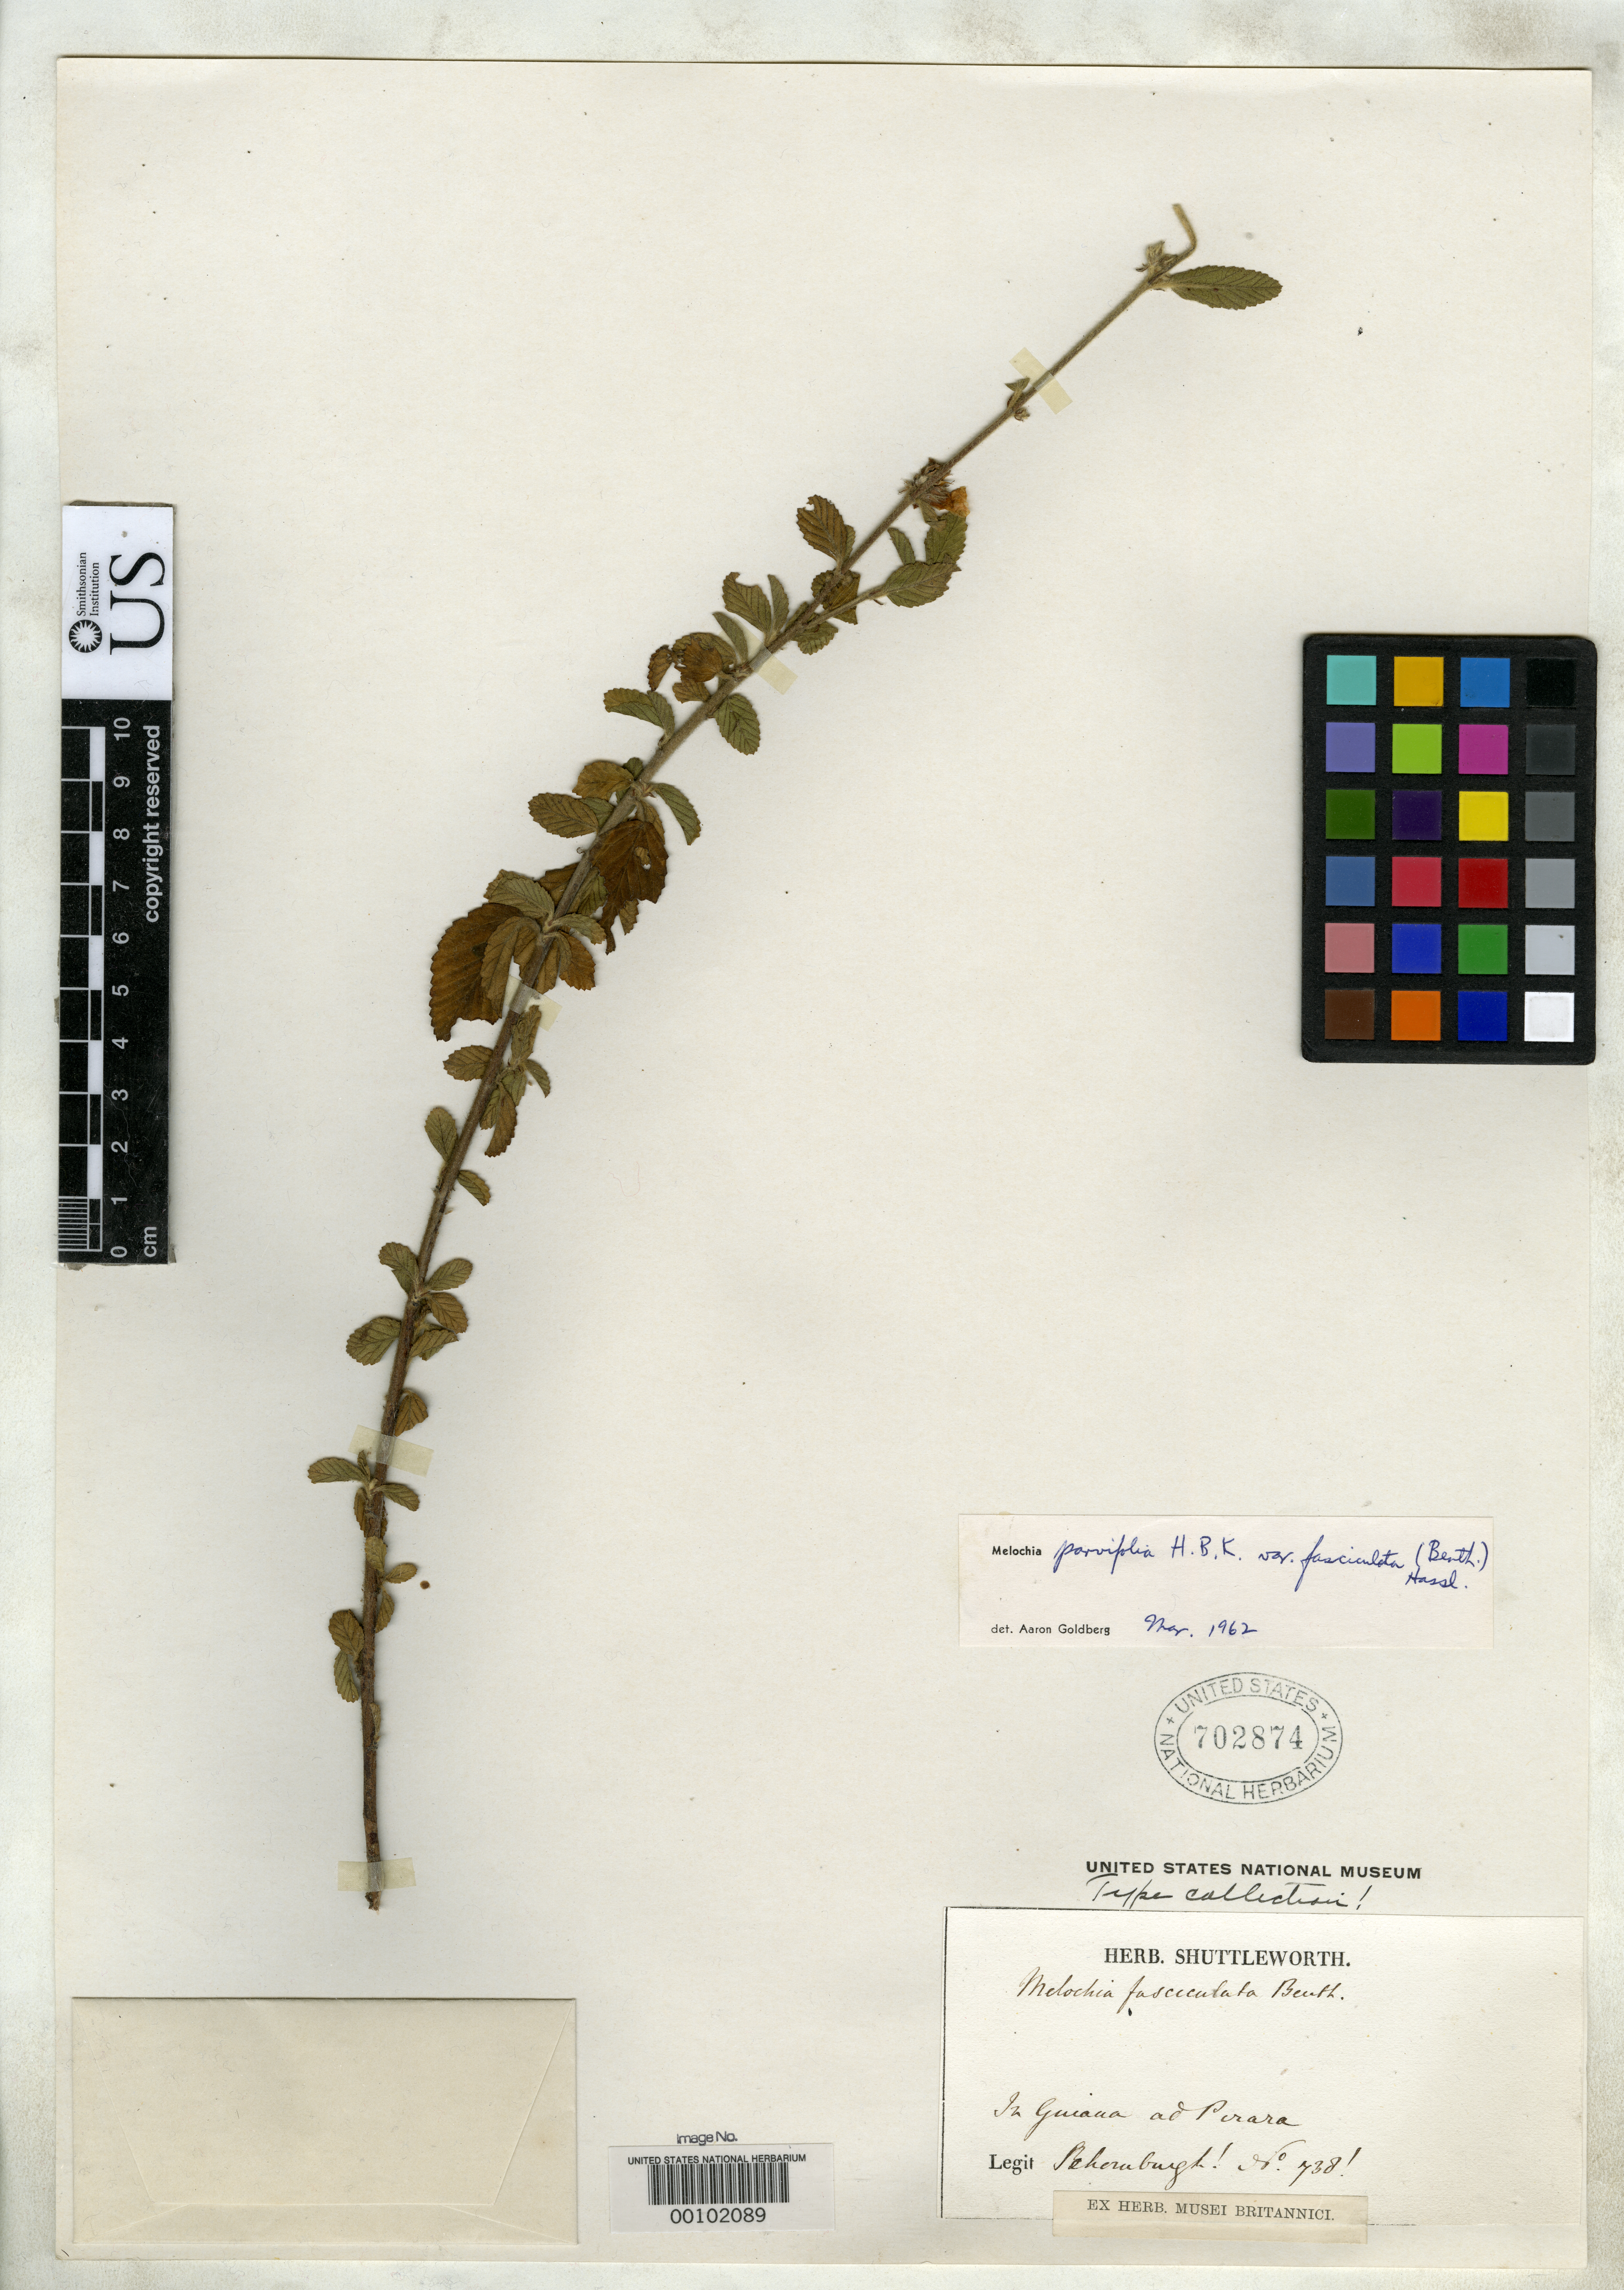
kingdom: Plantae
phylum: Tracheophyta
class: Magnoliopsida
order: Malvales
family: Malvaceae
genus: Melochia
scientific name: Melochia fasciculata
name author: Benth.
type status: Isosyntype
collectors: R. H. Schomburgk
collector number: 738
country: Guyana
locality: Pirara.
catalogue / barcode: US 702874